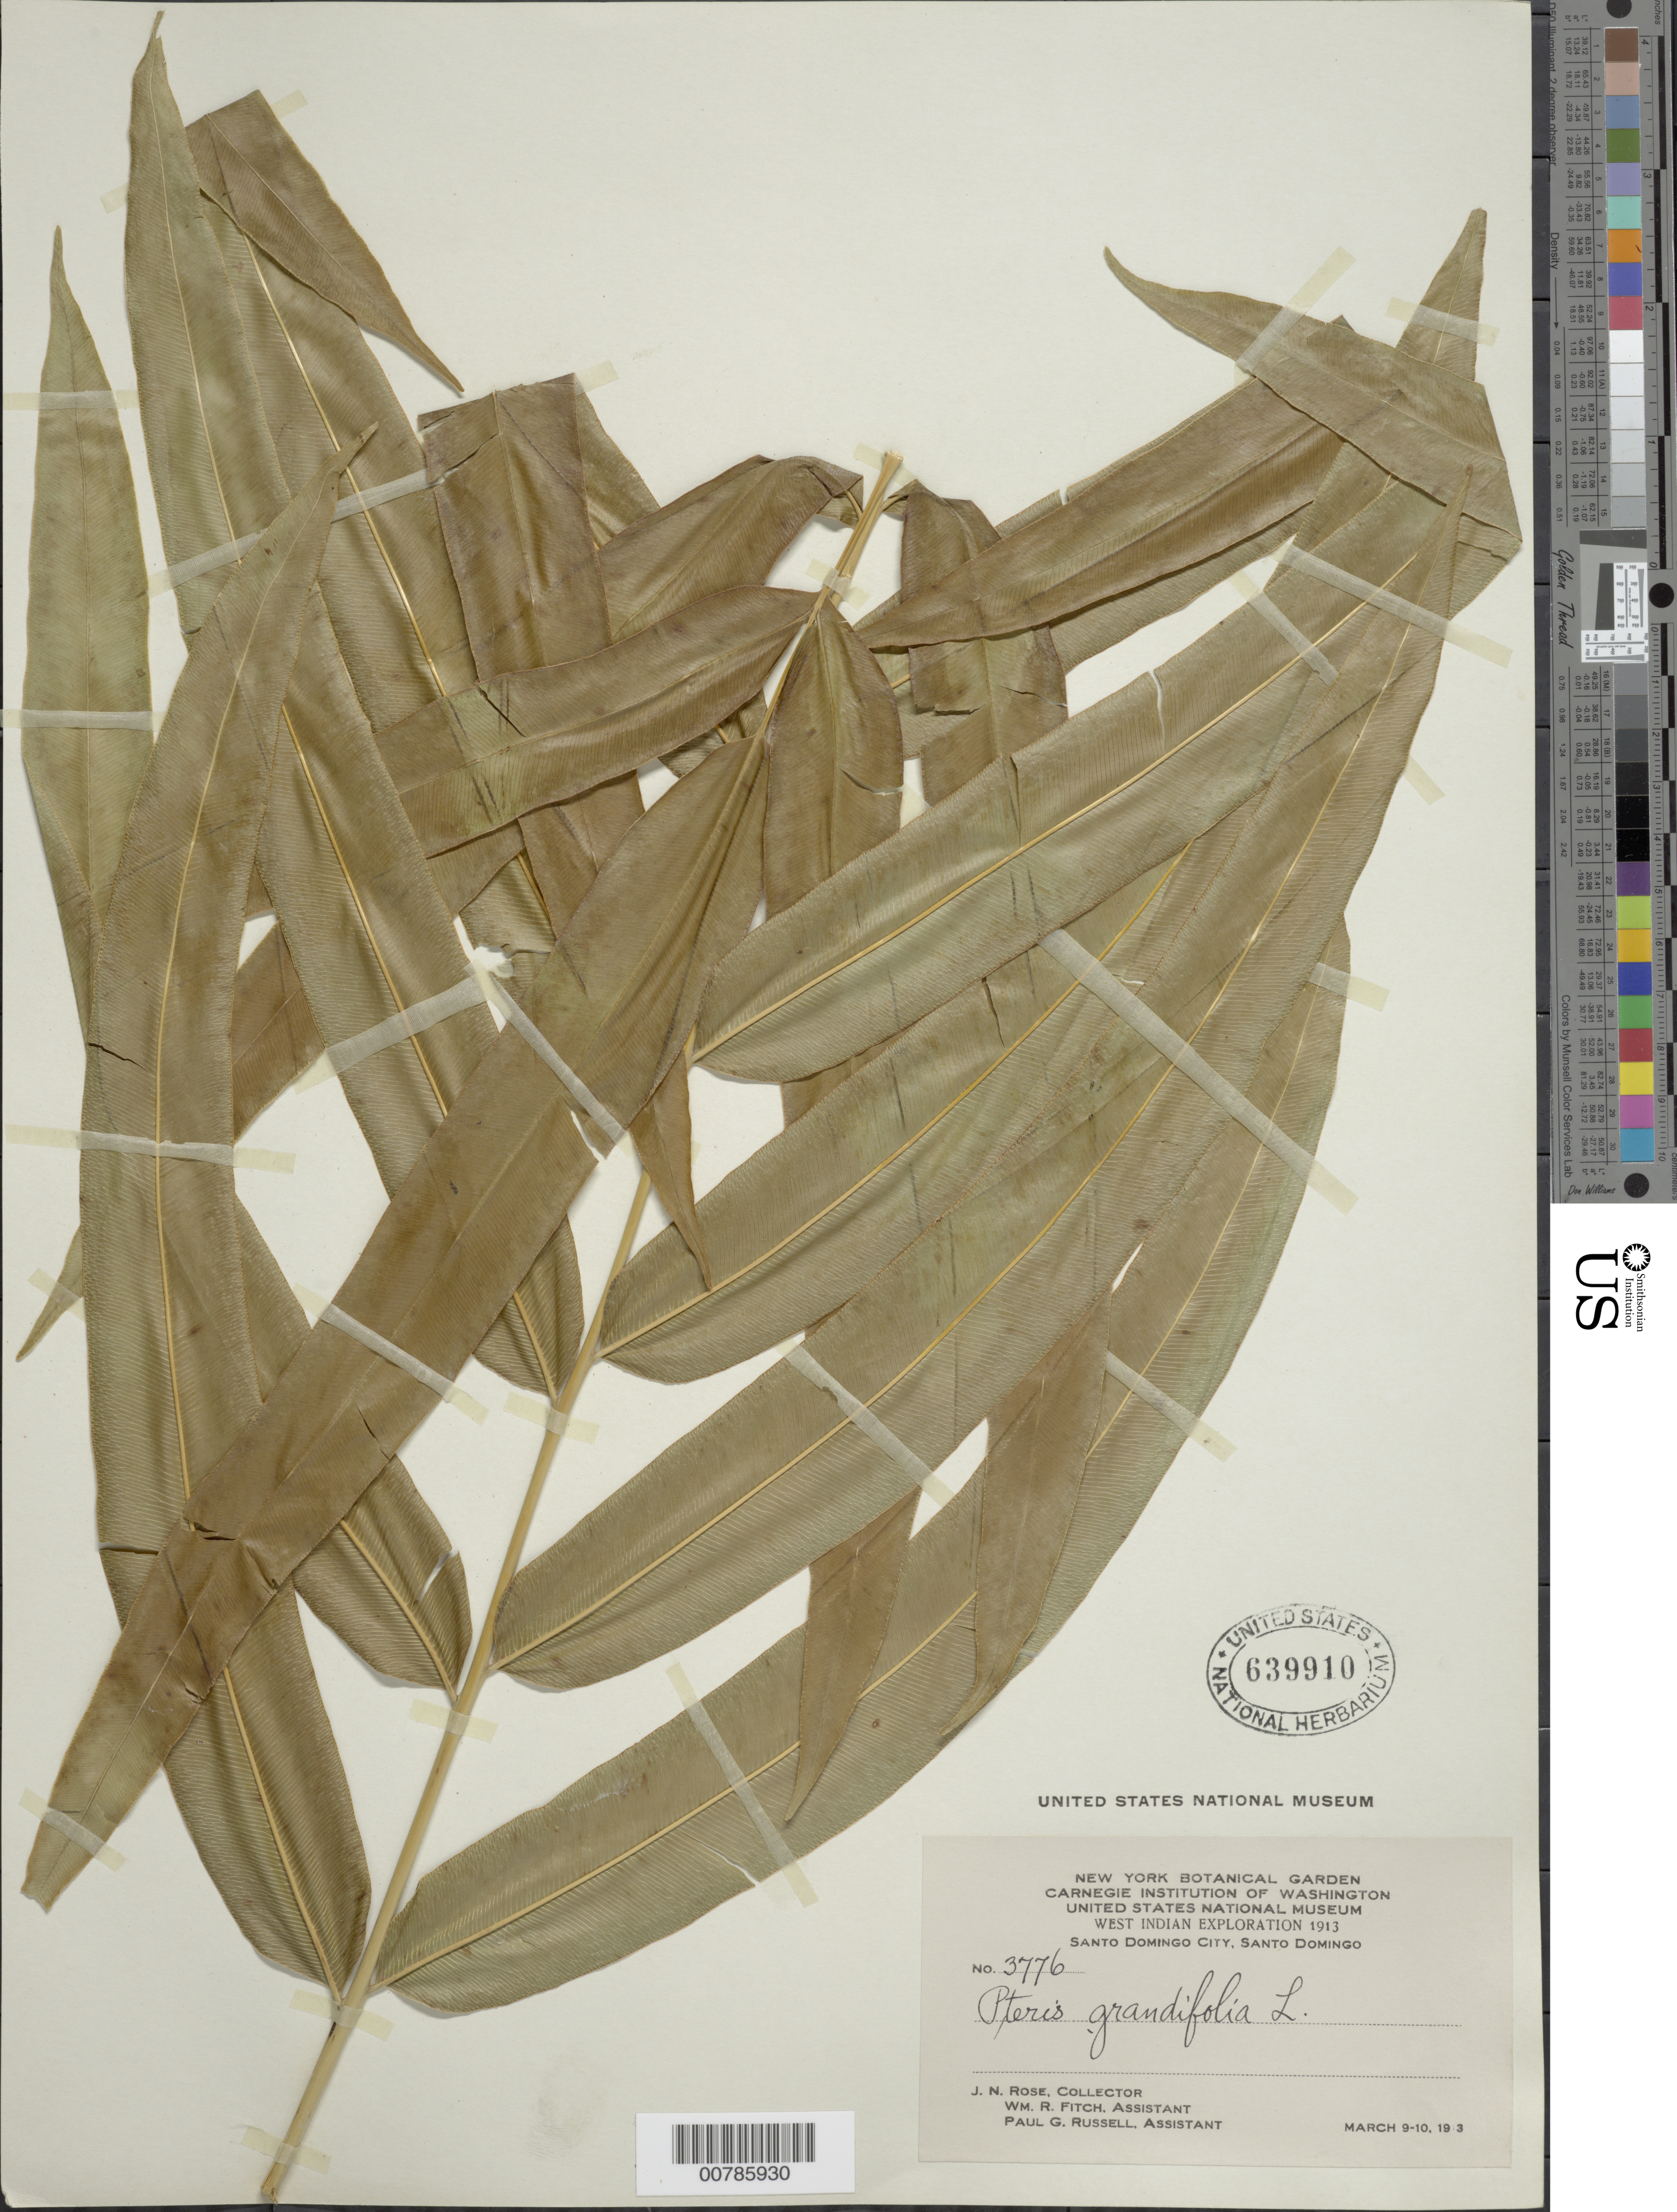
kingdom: Plantae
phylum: Tracheophyta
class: Polypodiopsida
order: Polypodiales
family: Pteridaceae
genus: Pteris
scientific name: Pteris grandifolia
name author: L.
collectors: J. N. Rose, W. R. Fitch & P. G. Russell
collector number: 3776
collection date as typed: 09 Mar 1913 to 10 Mar 1913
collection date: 1913-03-09/1913-03-10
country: Dominican Republic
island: Hispaniola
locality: Santo Domingo City.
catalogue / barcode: US 639910